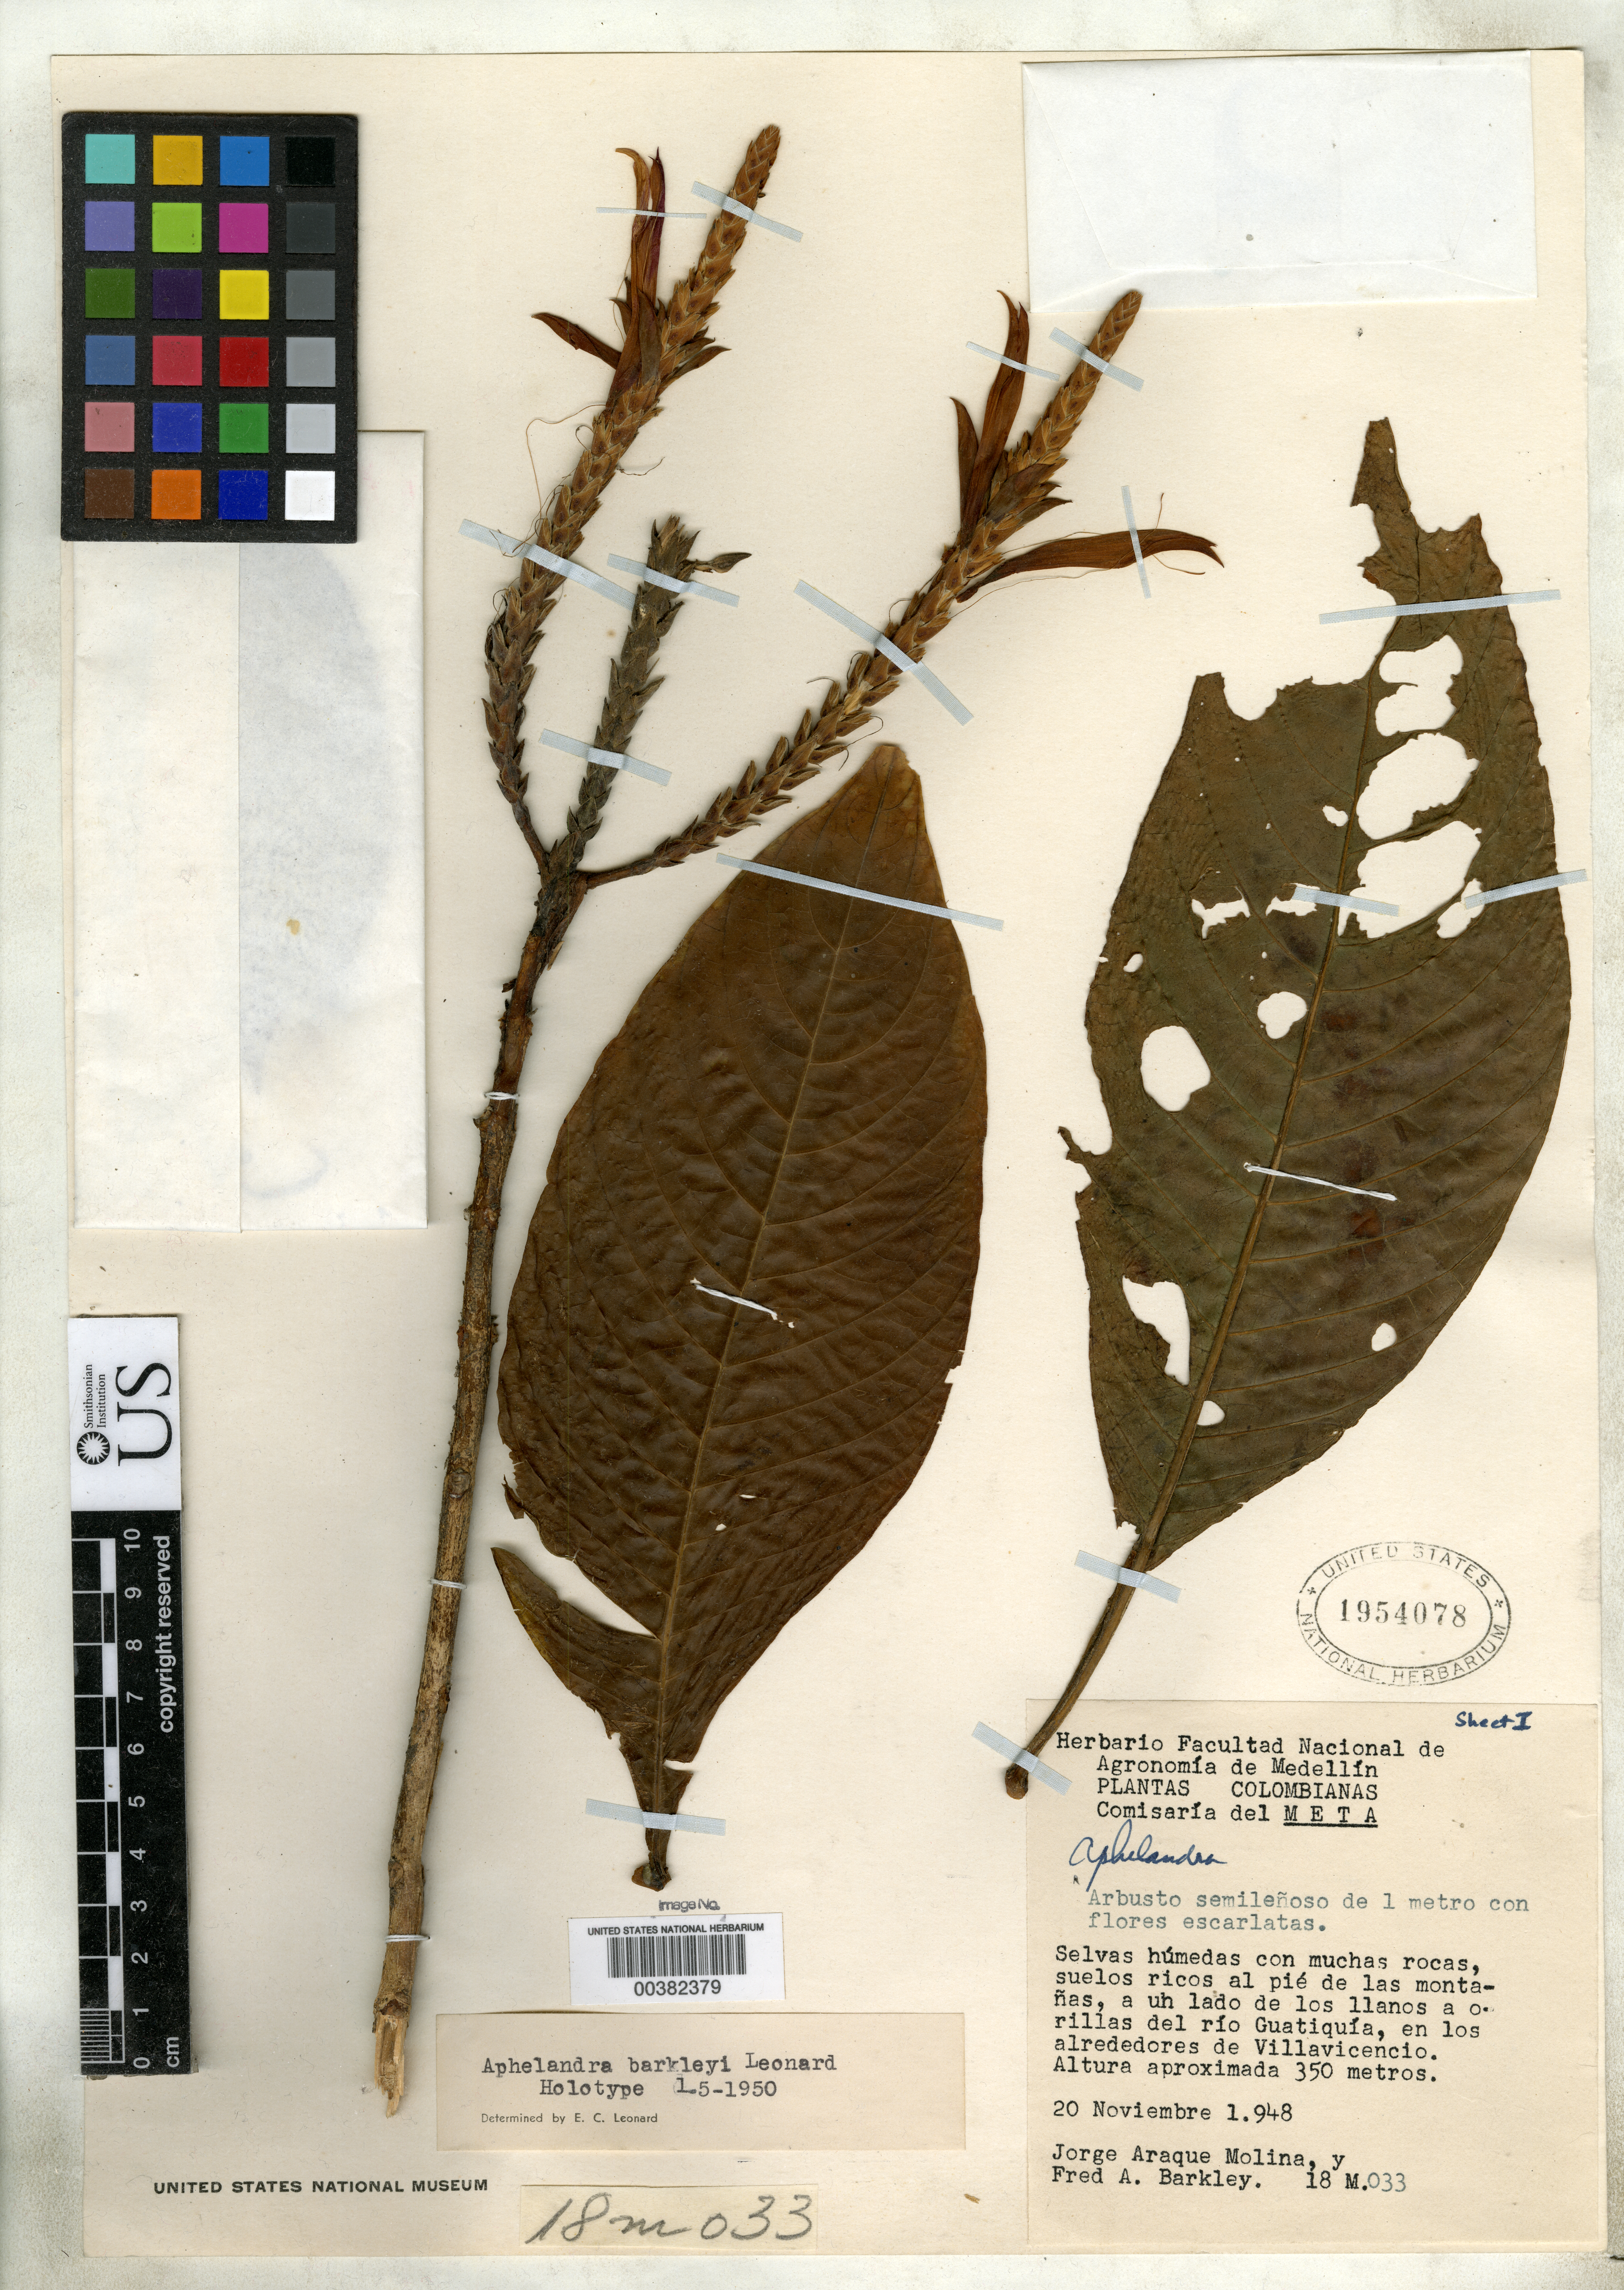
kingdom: Plantae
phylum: Tracheophyta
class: Magnoliopsida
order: Lamiales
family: Acanthaceae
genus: Aphelandra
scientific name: Aphelandra barkleyi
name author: Leonard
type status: Holotype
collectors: J. Araque Molina & F. A. Barkley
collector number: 18m033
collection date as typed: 20 Nov 1948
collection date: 1948-11-20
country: Colombia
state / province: Meta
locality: Villa Vicencia, Rio Guatiquia.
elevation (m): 350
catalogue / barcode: US 1954078